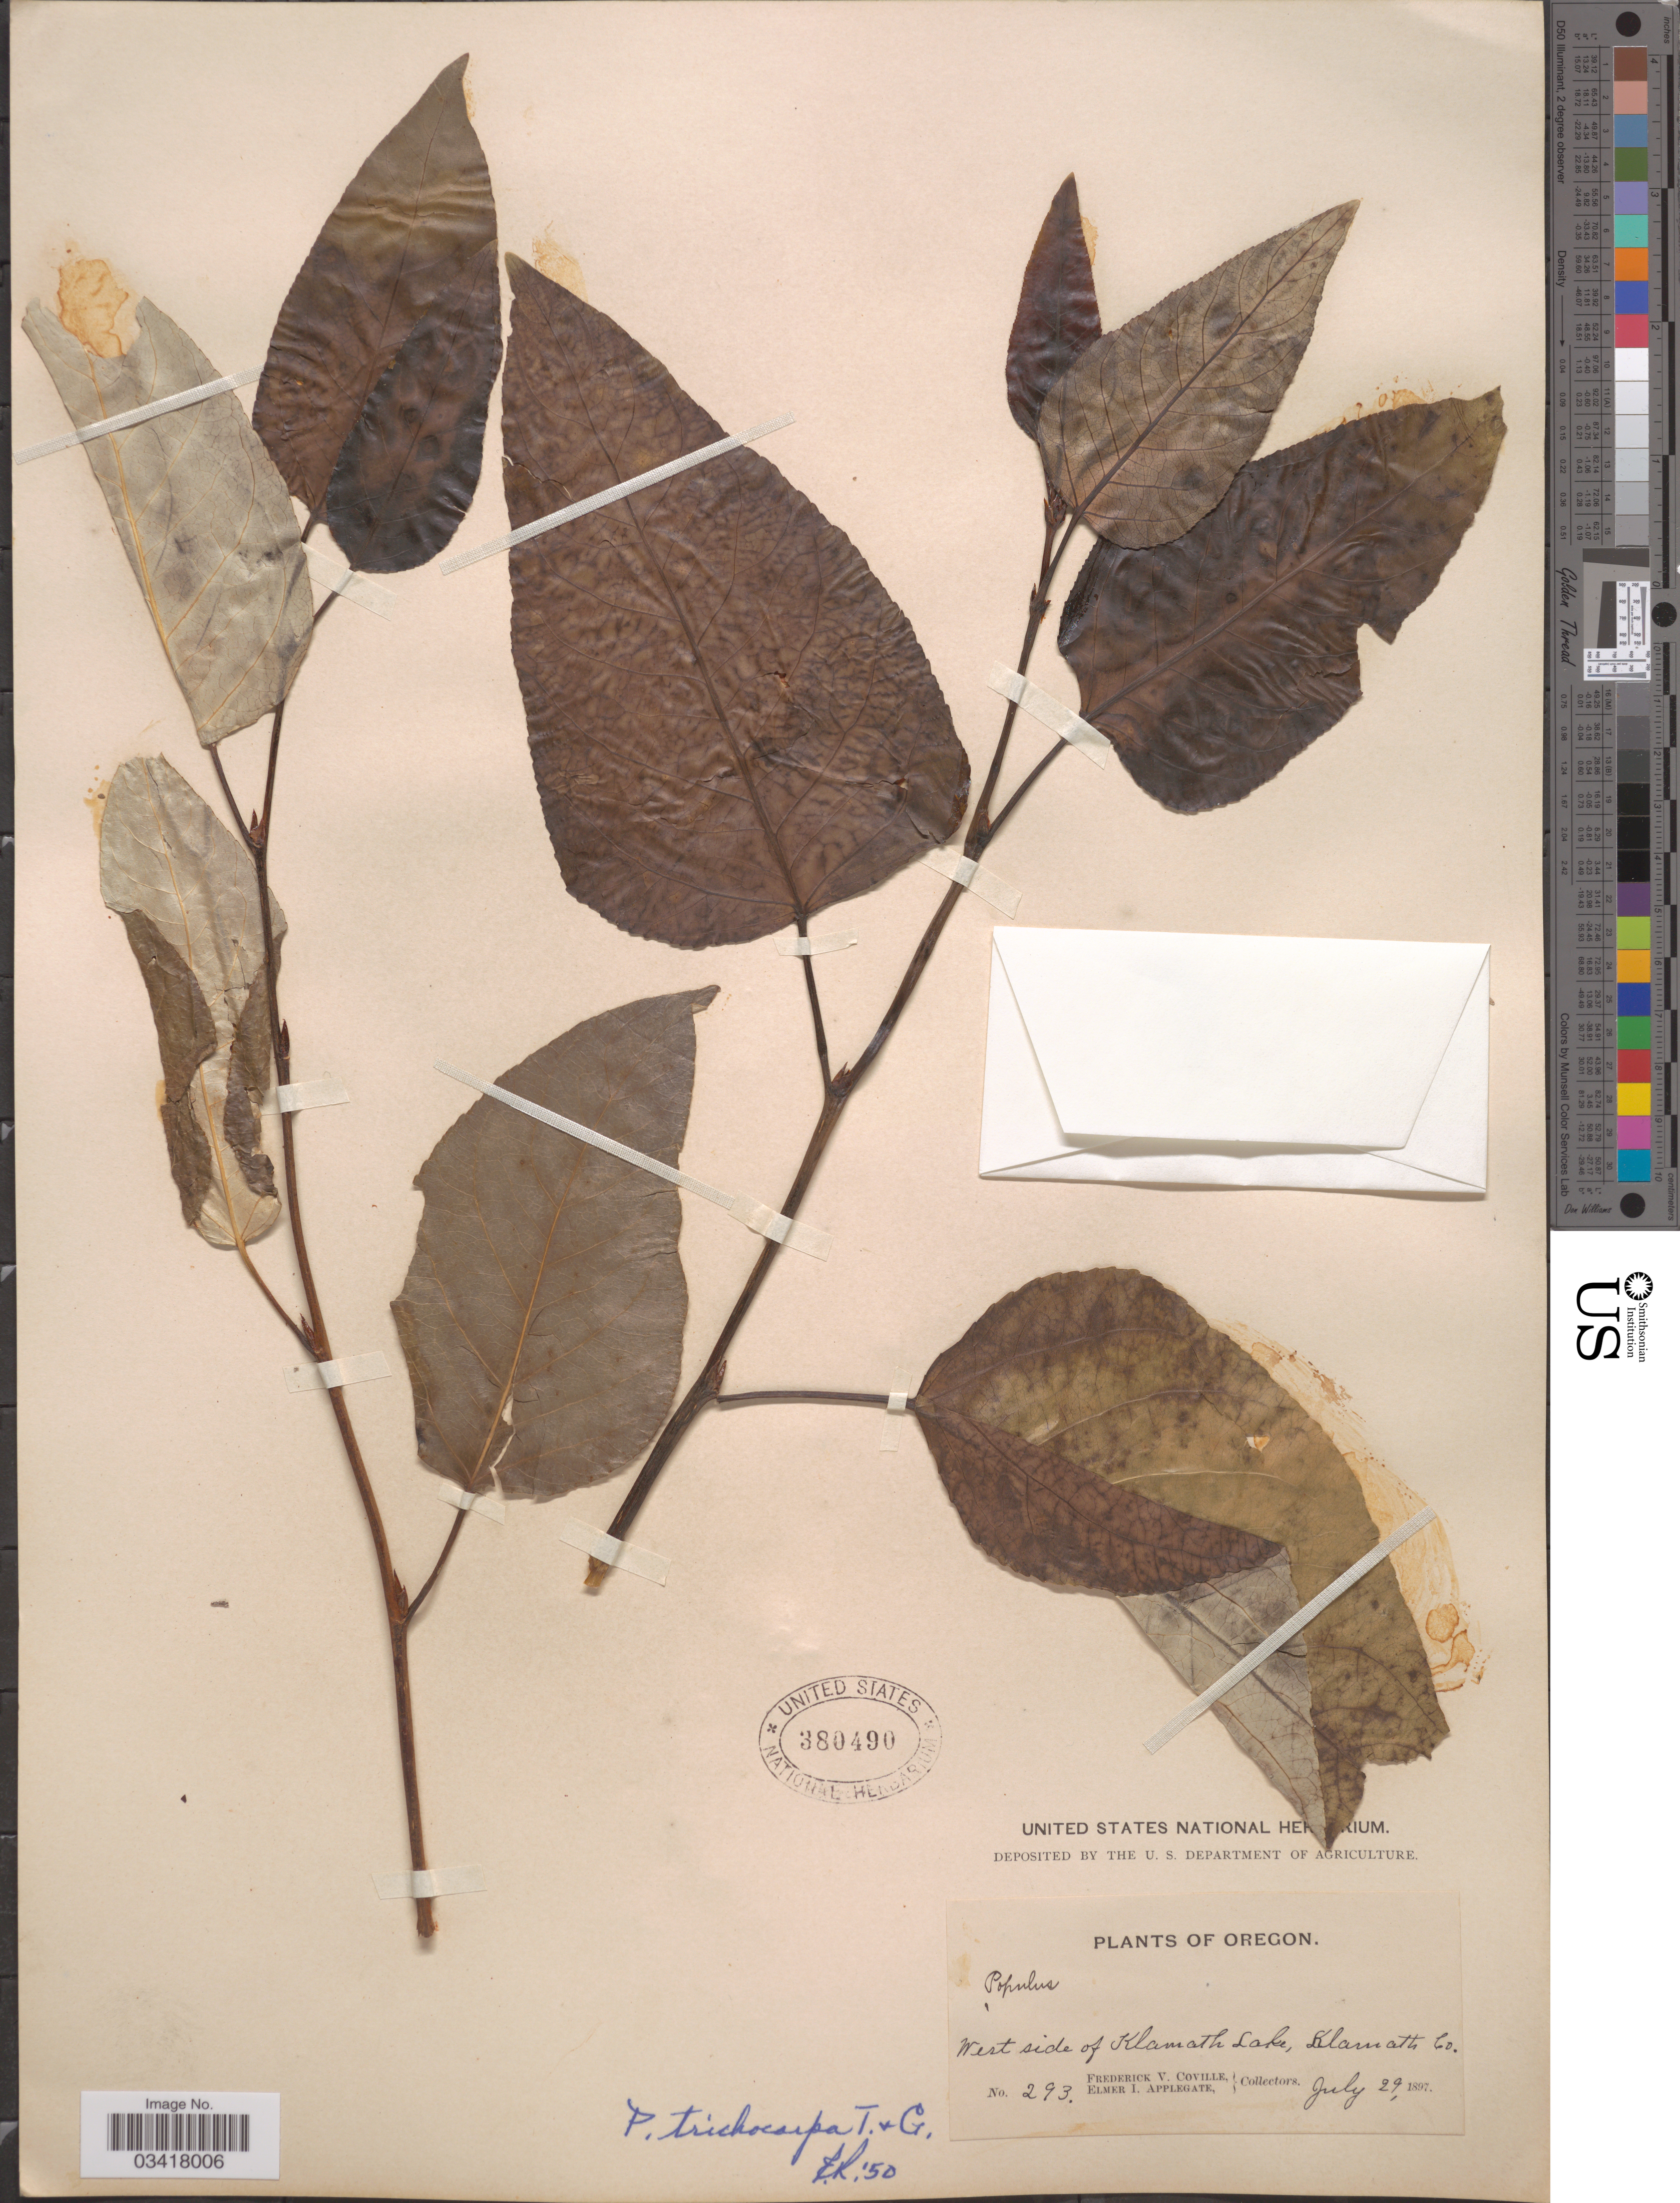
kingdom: Plantae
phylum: Tracheophyta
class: Magnoliopsida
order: Malpighiales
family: Salicaceae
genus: Populus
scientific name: Populus trichocarpa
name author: Torr. & A. Gray ex W. Hook.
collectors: F. V. Coville & E. I. Applegate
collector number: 293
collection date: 1897-07-29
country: United States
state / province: Oregon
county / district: Klamath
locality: West side of Klamath Lake, Klamath Co.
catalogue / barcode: US 380490